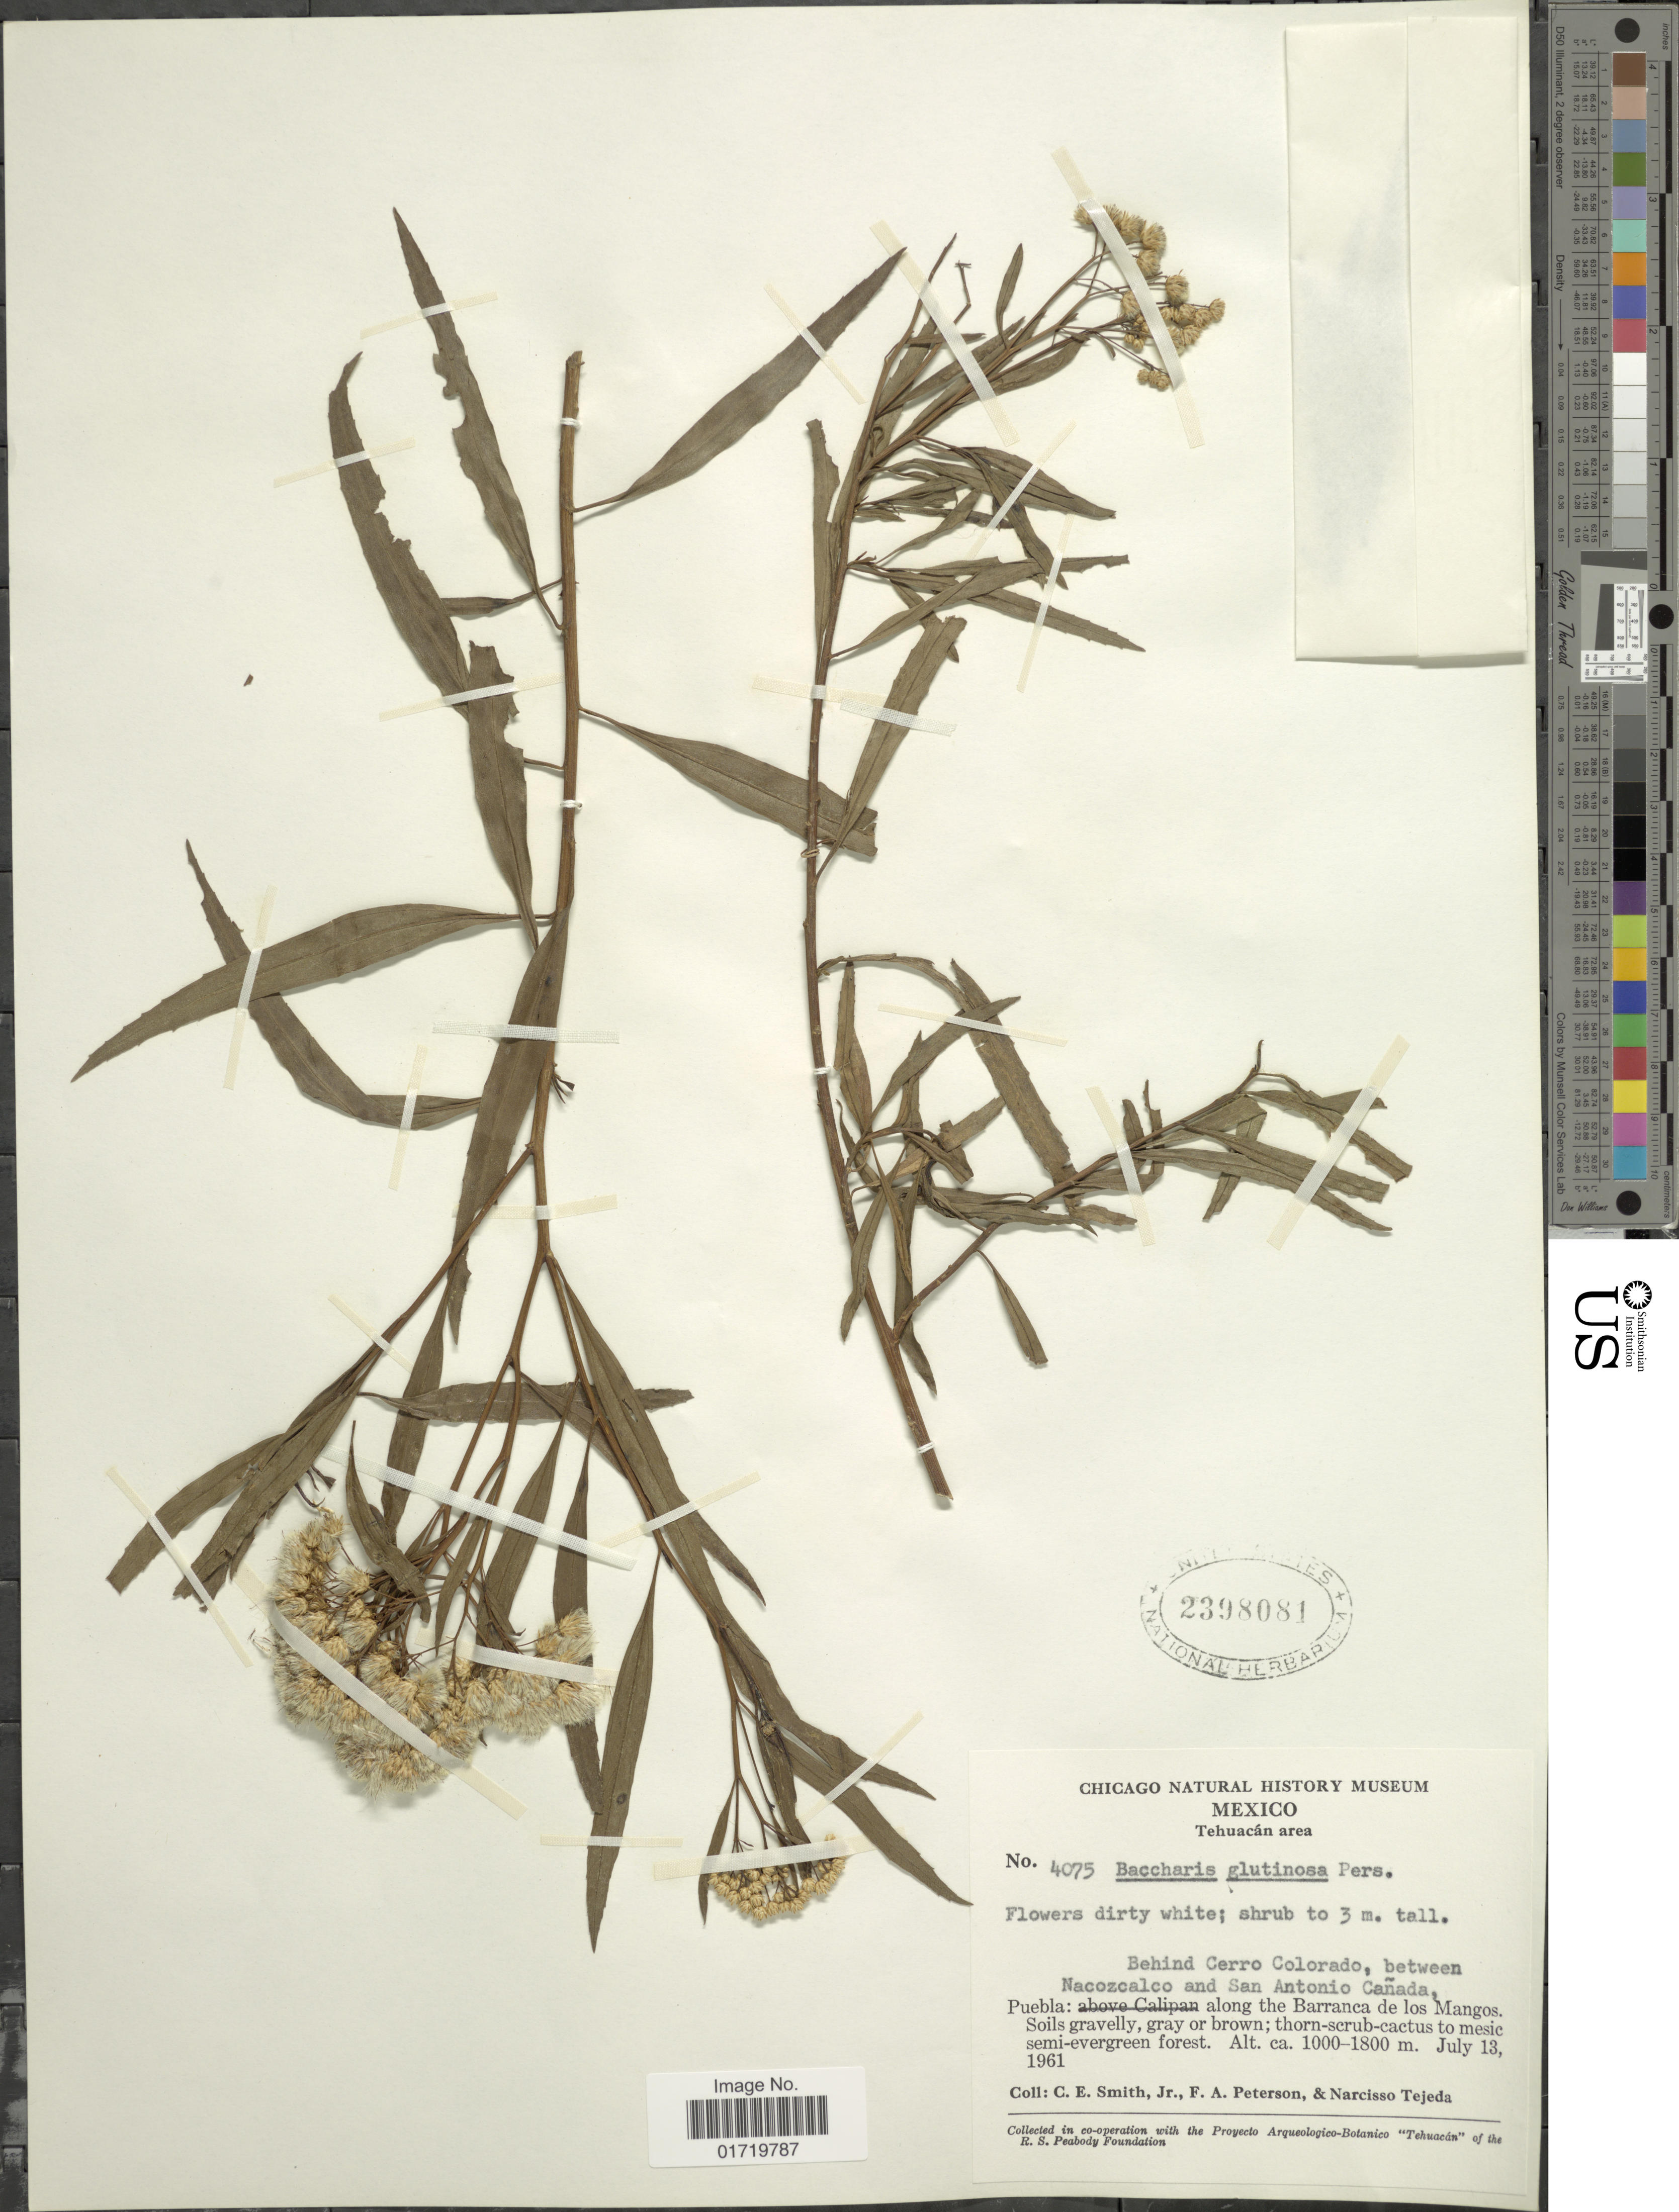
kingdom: Plantae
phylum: Tracheophyta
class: Magnoliopsida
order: Asterales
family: Asteraceae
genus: Baccharis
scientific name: Baccharis salicifolia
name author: (Ruiz & Pav.) Pers.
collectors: C. E. Smith Jr., F. A. Peterson & N. Tejeda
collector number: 4075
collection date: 1961-07-13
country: Mexico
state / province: Puebla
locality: Tehuacan area, Behind Cerro Colorado, between Nacozcalco and San Antonio Canada, Puebla: along the Barranca de los Mangos.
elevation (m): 1000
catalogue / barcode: US 2398081